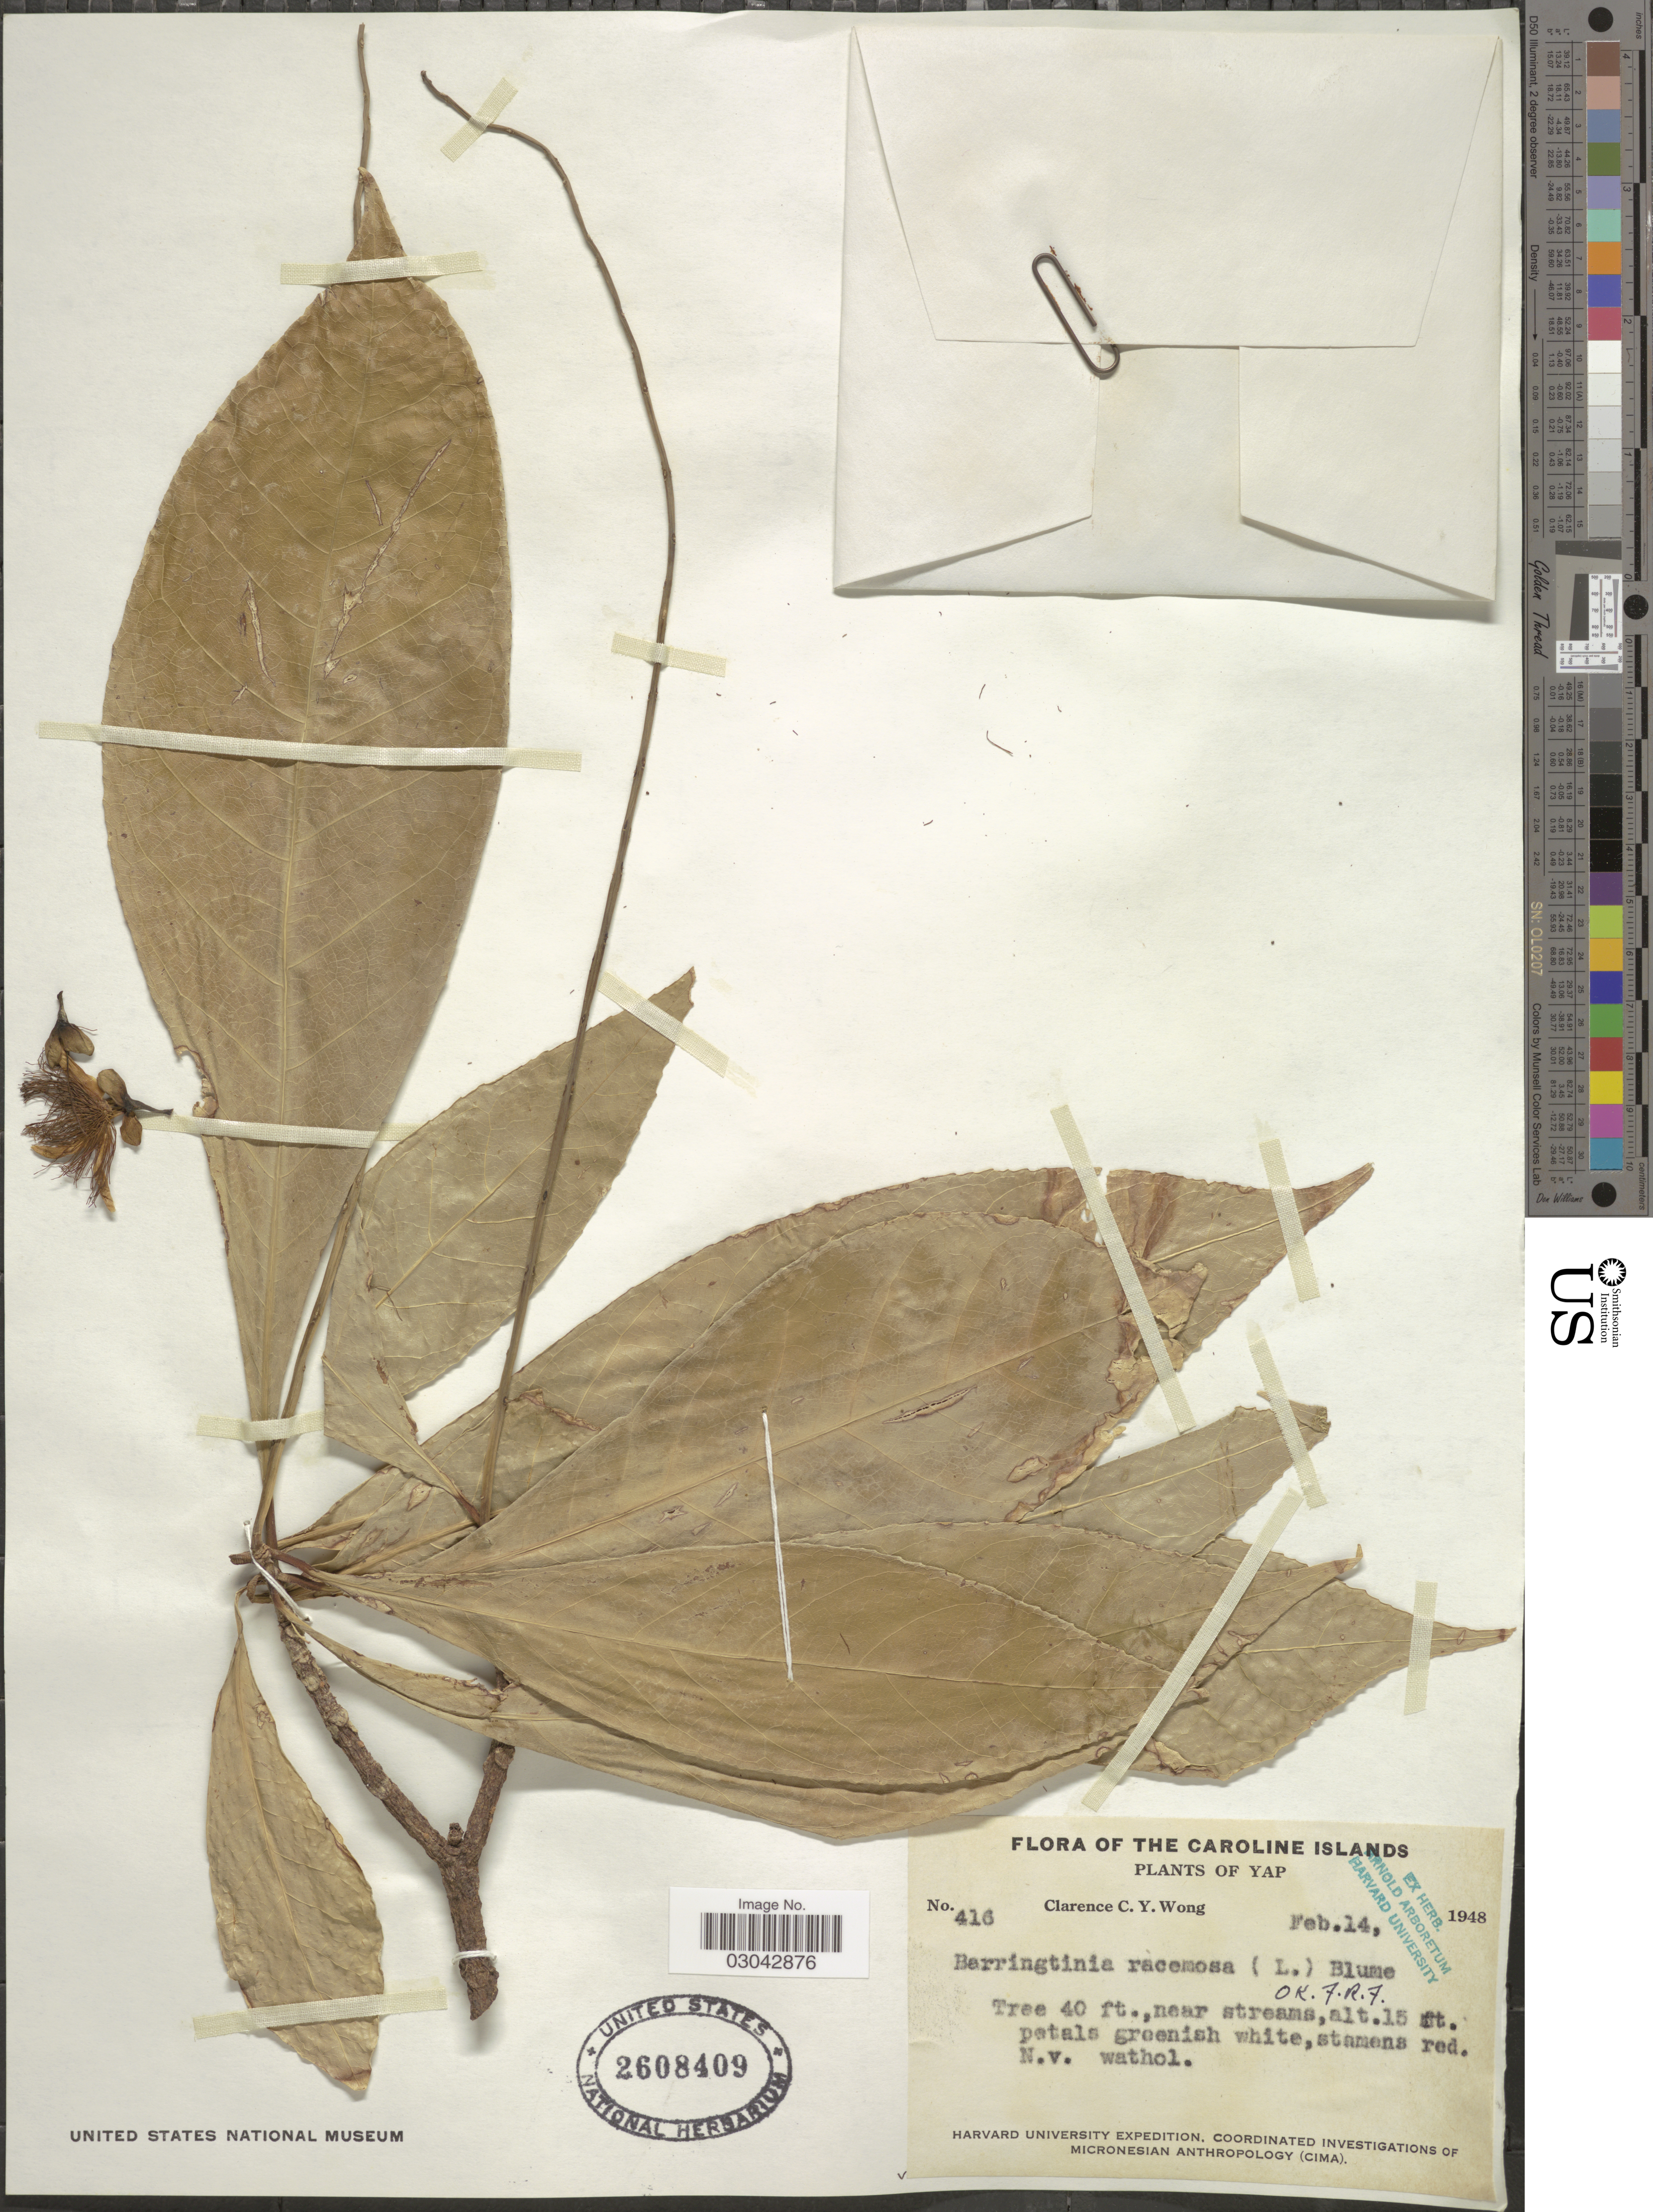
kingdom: Plantae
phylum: Tracheophyta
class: Magnoliopsida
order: Ericales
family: Lecythidaceae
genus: Barringtonia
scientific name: Barringtonia samoensis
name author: A. Gray in Wilkes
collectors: C. Y. C. Wong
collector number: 416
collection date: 1948-02-14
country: Micronesia, Federated States of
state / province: Yap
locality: The Caroline Islands.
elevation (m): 5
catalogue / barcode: US 2608409